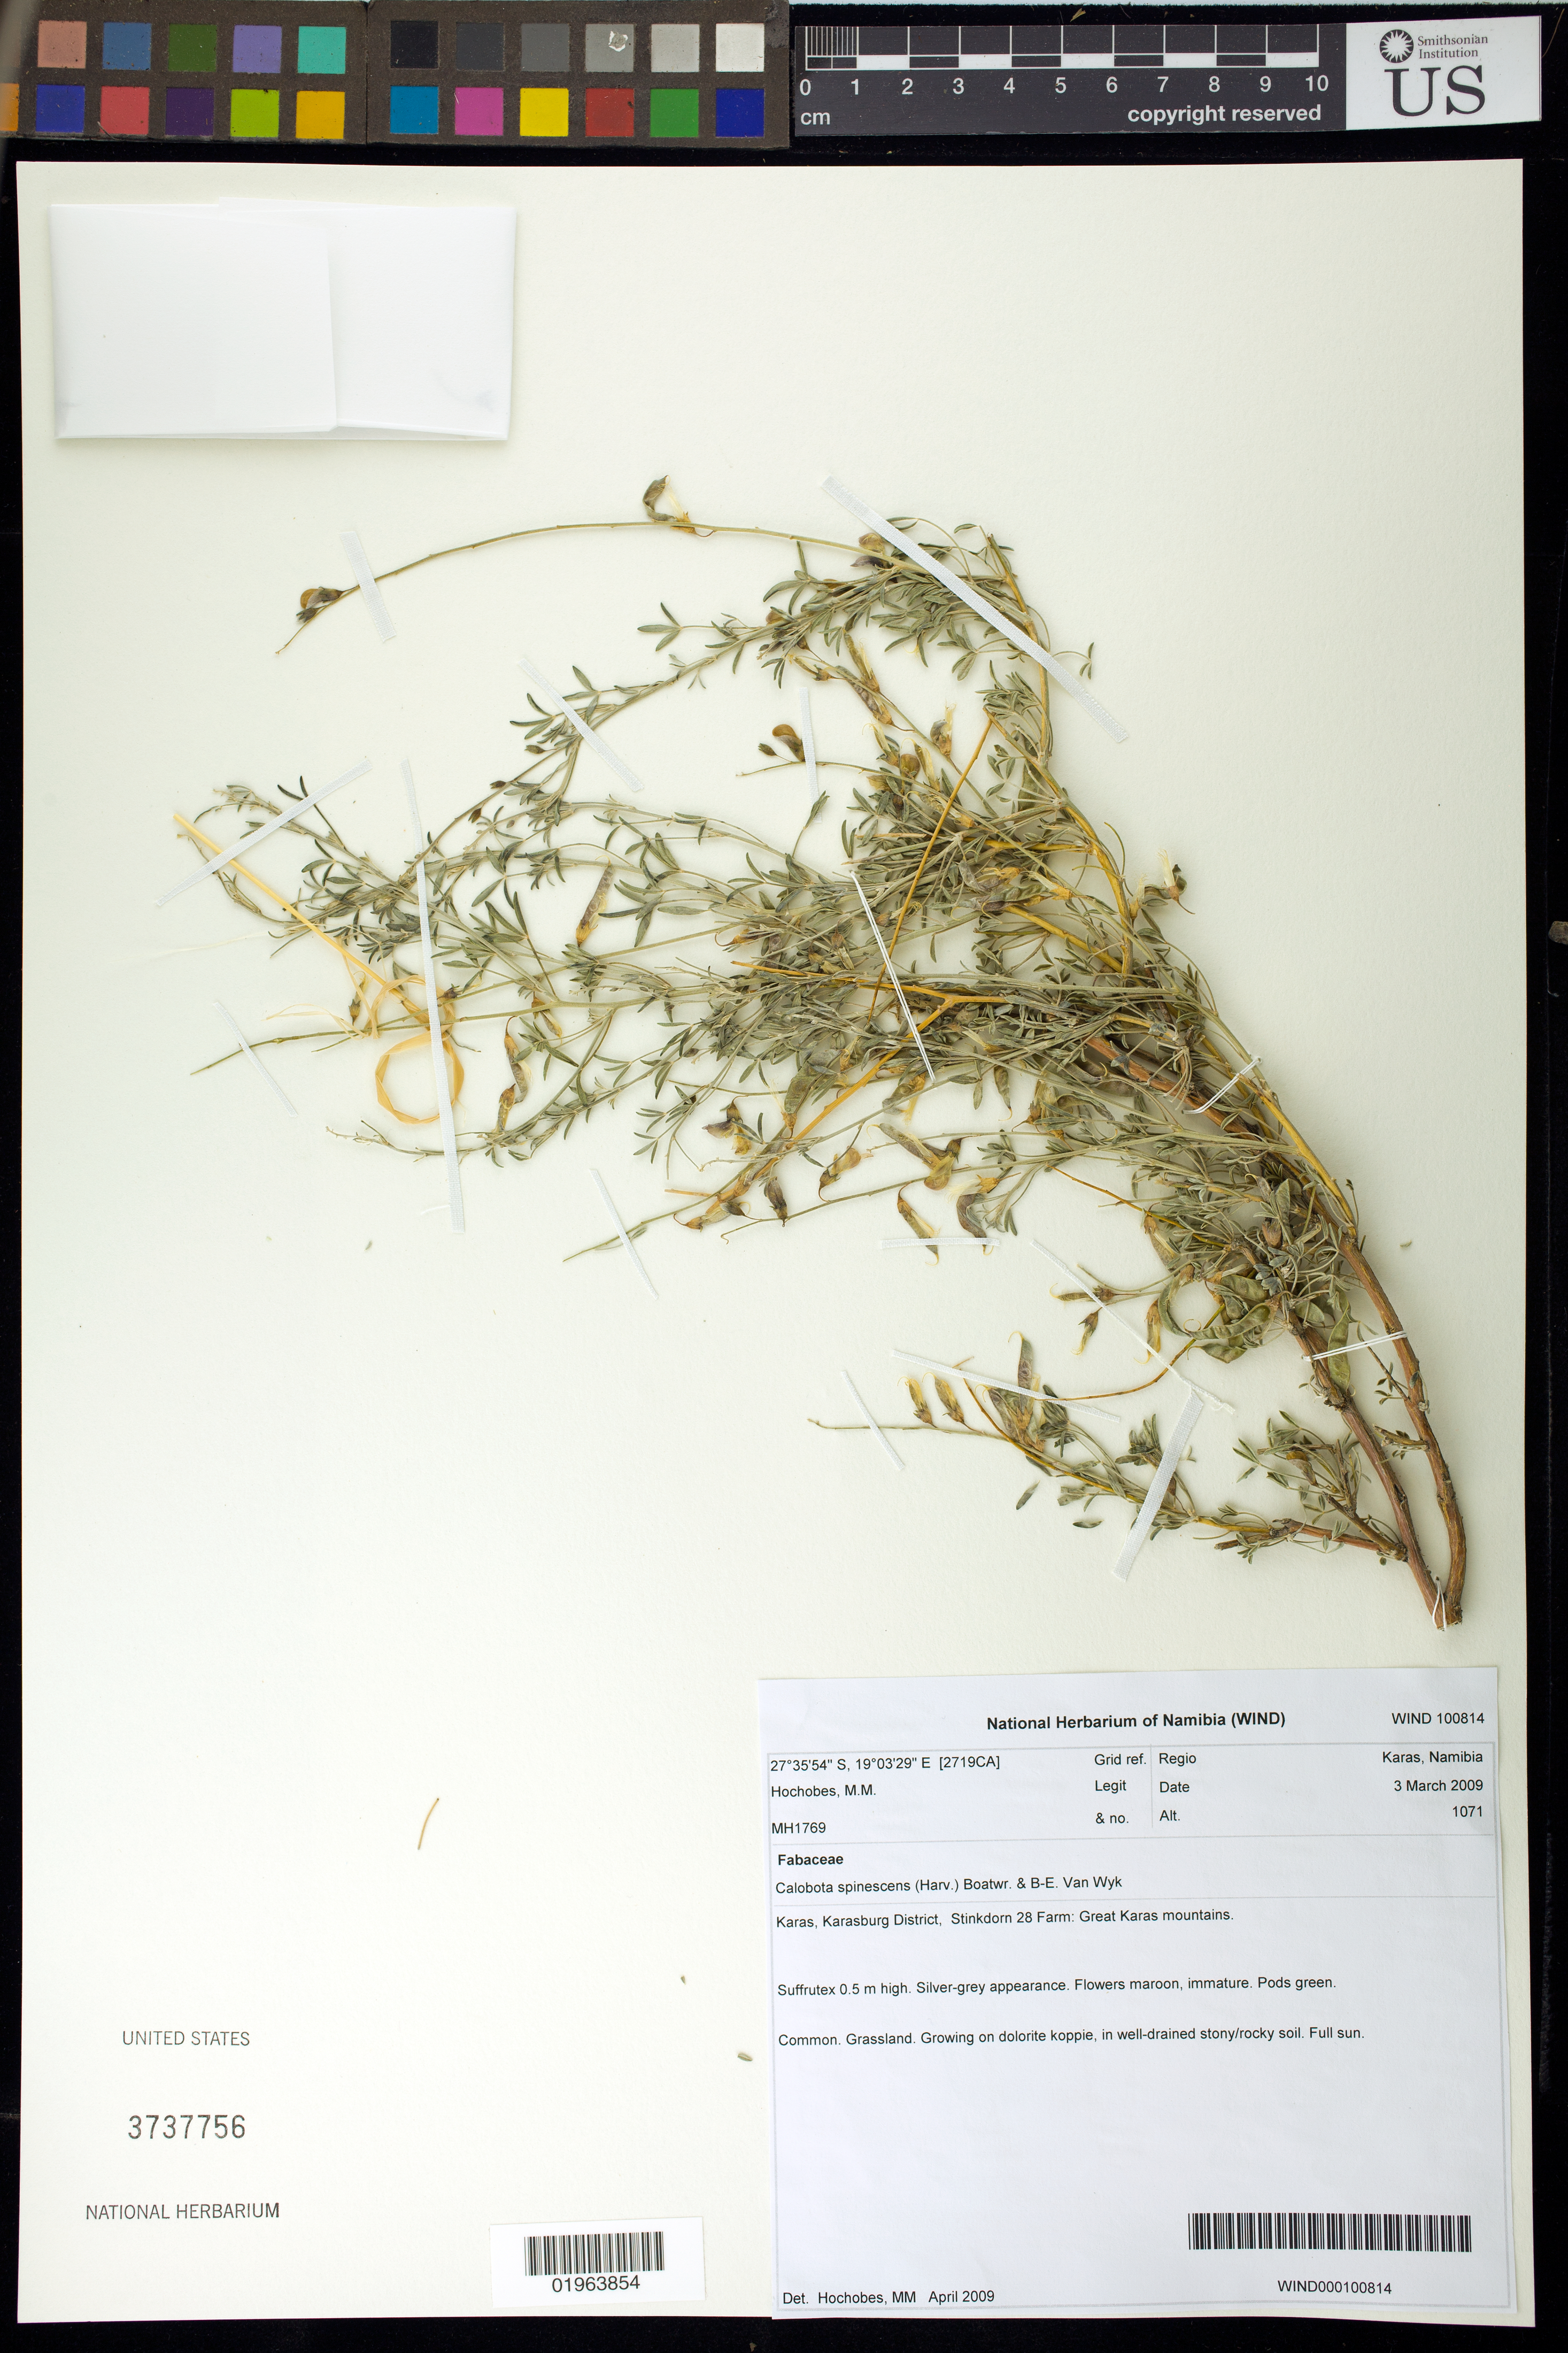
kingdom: Plantae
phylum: Tracheophyta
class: Magnoliopsida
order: Fabales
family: Fabaceae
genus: Calobota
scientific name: Calobota spinescens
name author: (Harv.) Boatwr. & B.-E. van Wyk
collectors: M. Hochobes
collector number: MH1769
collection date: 2009-03-03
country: Namibia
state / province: Karas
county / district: Karasburg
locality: Stinkdorn 28 Farm, Great Karas Mts.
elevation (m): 1071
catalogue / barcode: US 3737756